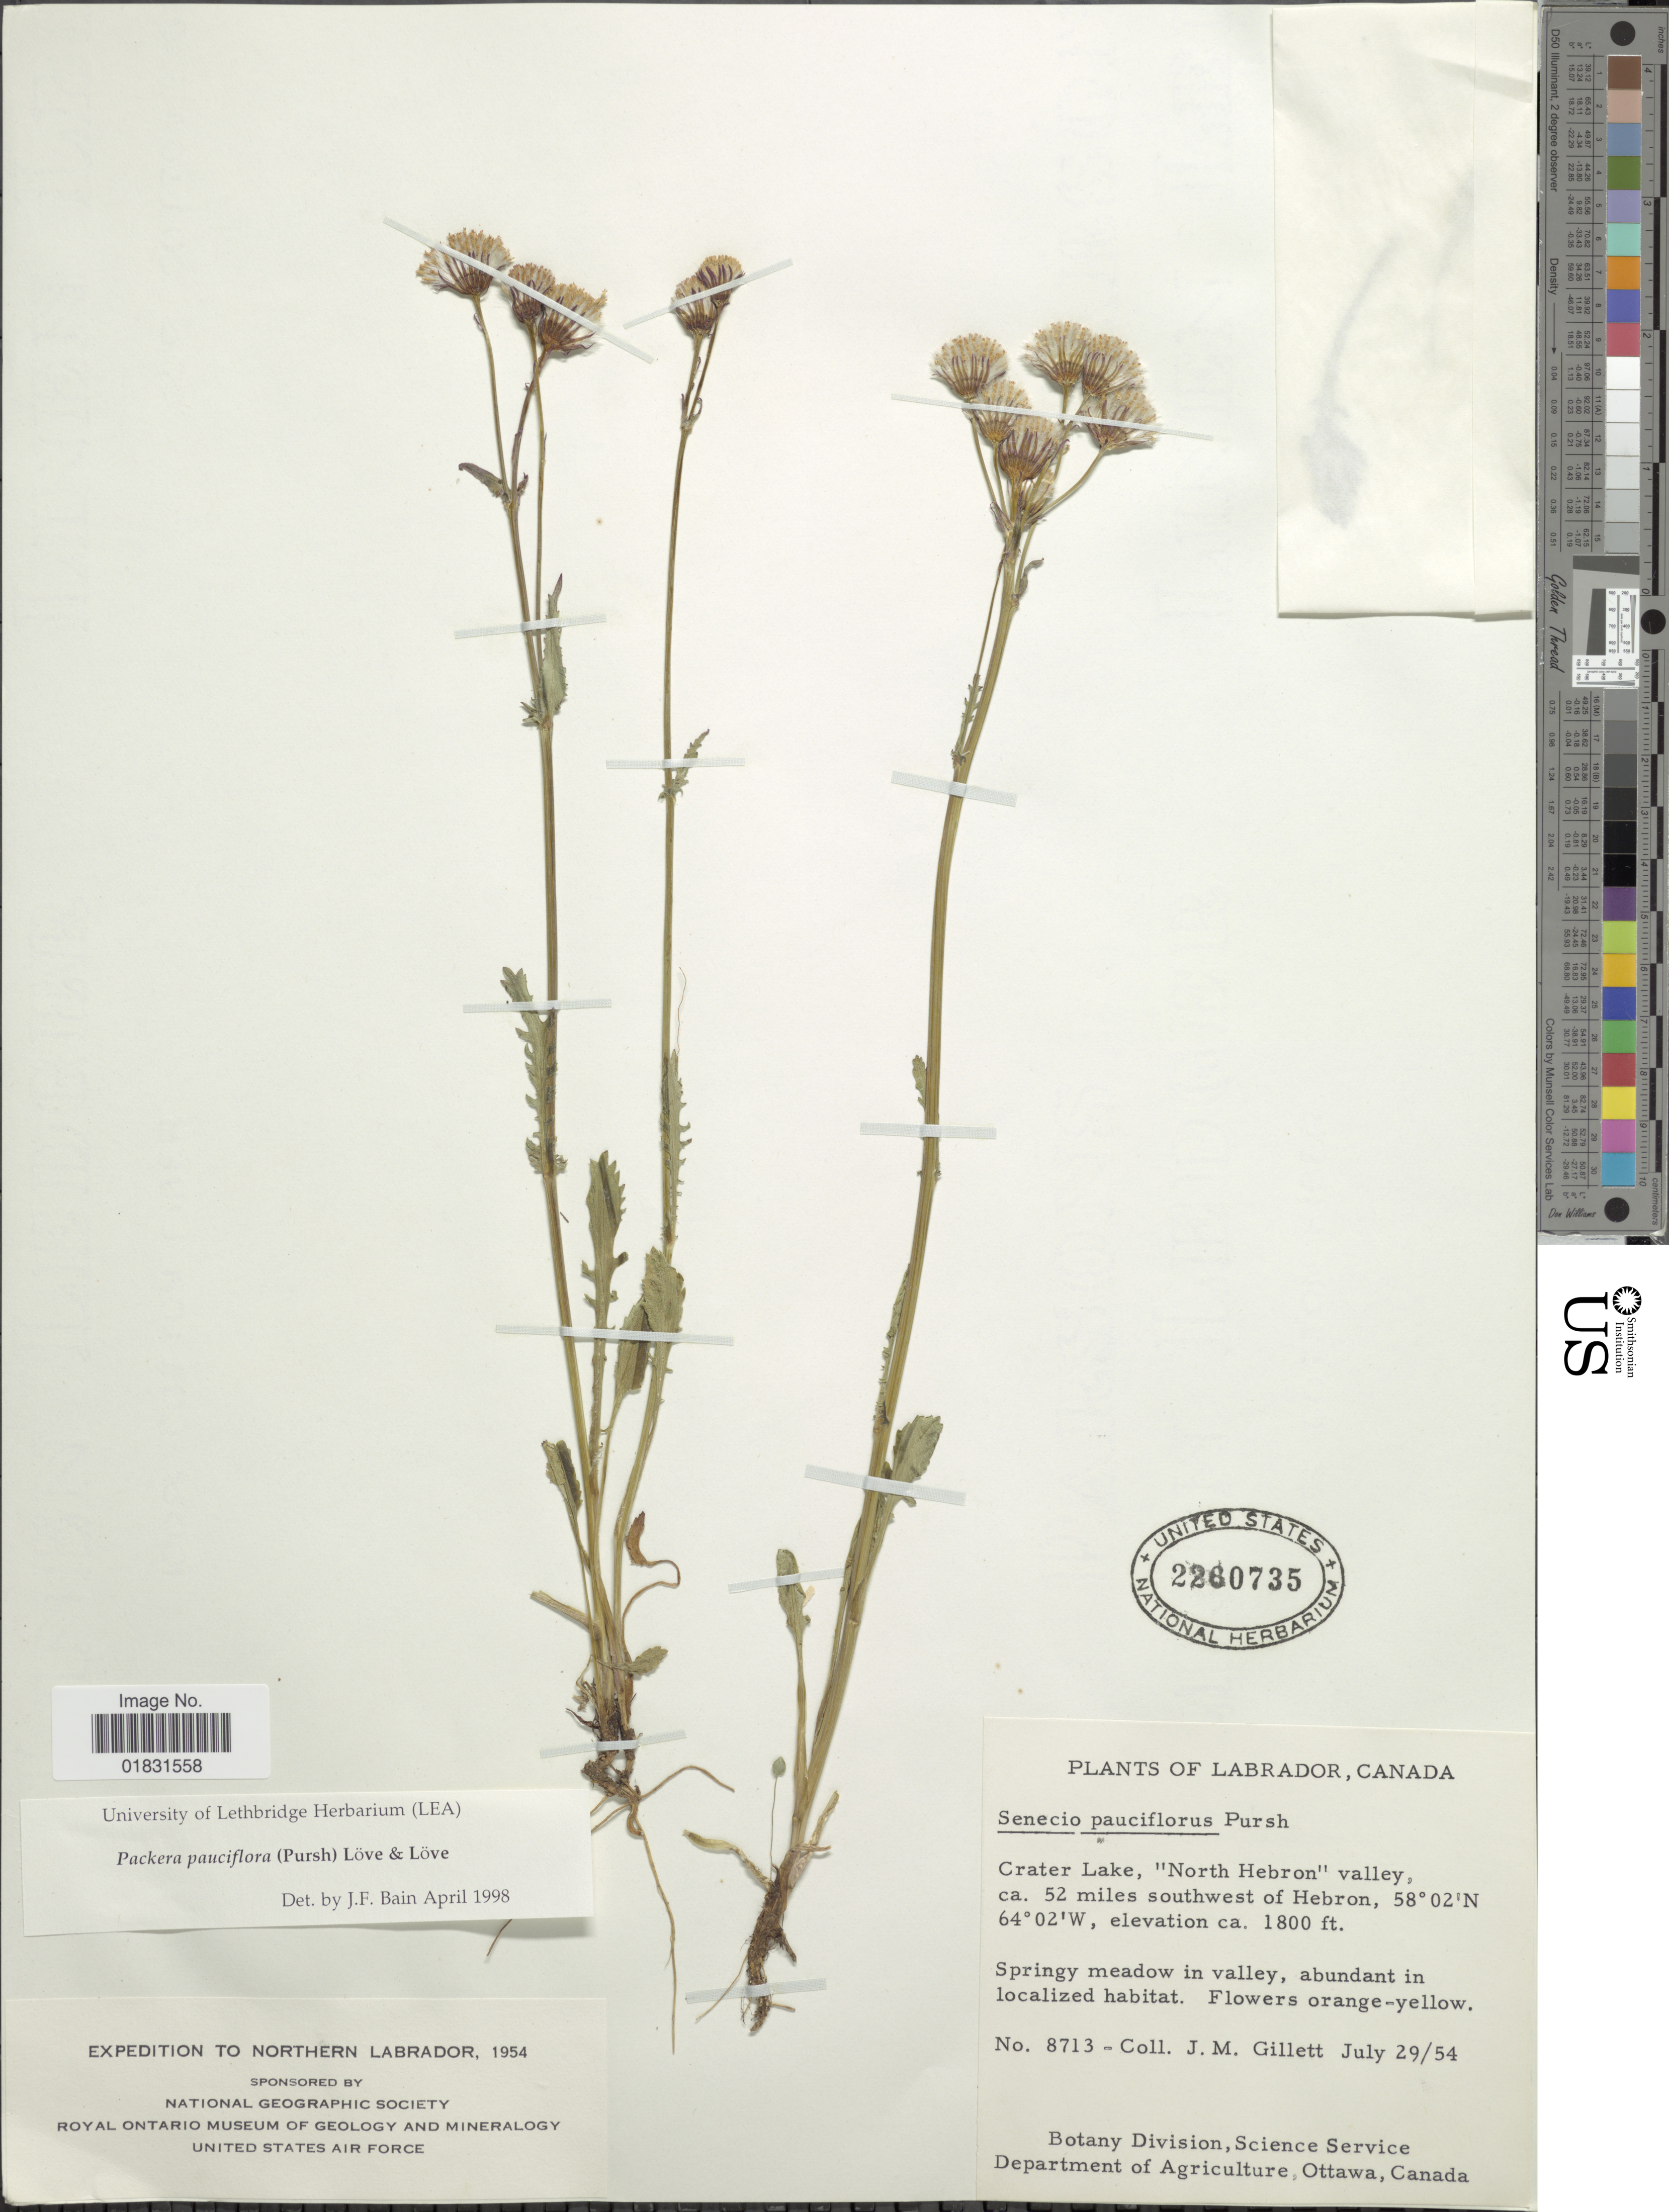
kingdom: Plantae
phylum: Tracheophyta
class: Magnoliopsida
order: Asterales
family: Asteraceae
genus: Packera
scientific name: Packera pauciflora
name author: (Pursh) W.A. Weber & Á. Löve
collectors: J. M. Gillett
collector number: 8713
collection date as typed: Transcribed d/m/y: 29/7/54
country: Canada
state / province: Newfoundland and Labrador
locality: Crater Lake, 'North Hebron''valley, ca 52 miles southwest of hebron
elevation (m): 549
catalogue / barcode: US 2260735